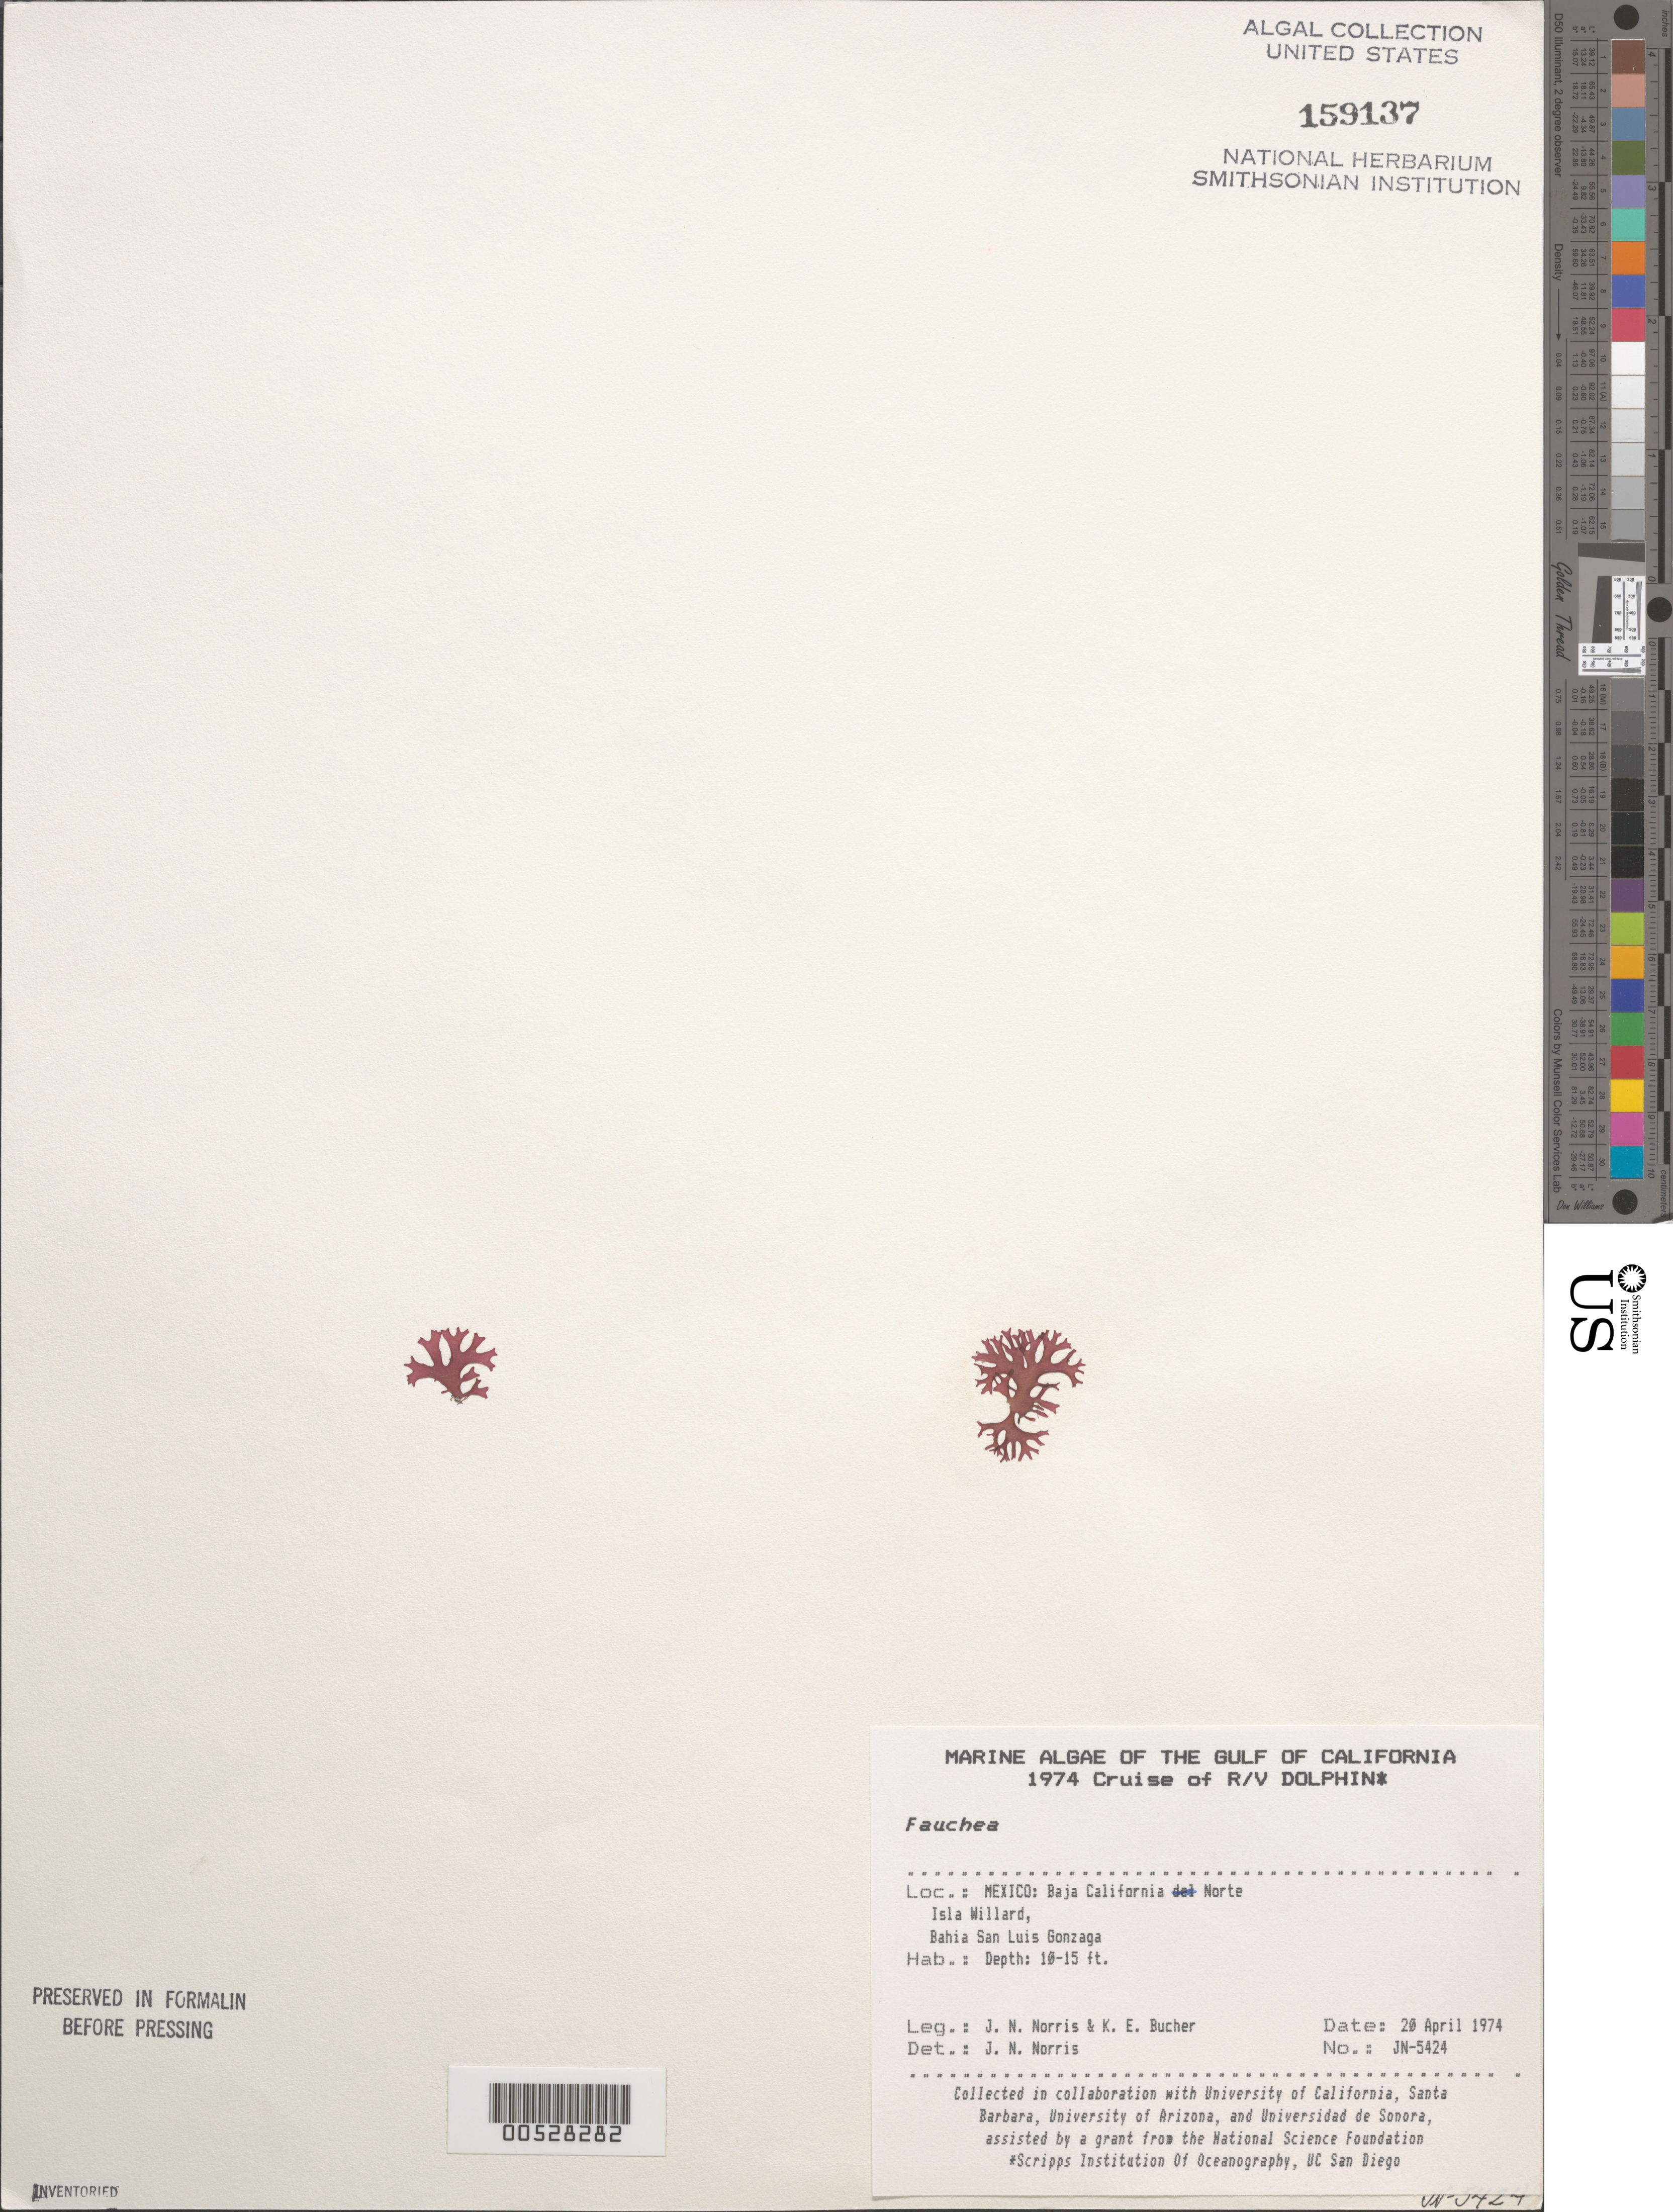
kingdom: Plantae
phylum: Rhodophyta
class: Florideophyceae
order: Rhodymeniales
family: Faucheaceae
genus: Gloiocladia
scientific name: Gloiocladia hoshawii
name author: (E.Y. Dawson) J.N. Norris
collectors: J. N. Norris & K. E. Bucher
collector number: JN-5424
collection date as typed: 20 Apr 1974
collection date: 1974-04-20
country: Mexico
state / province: Baja California Norte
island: Isla Willard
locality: Bahia San Luis Gonzaga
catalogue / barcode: US 159137